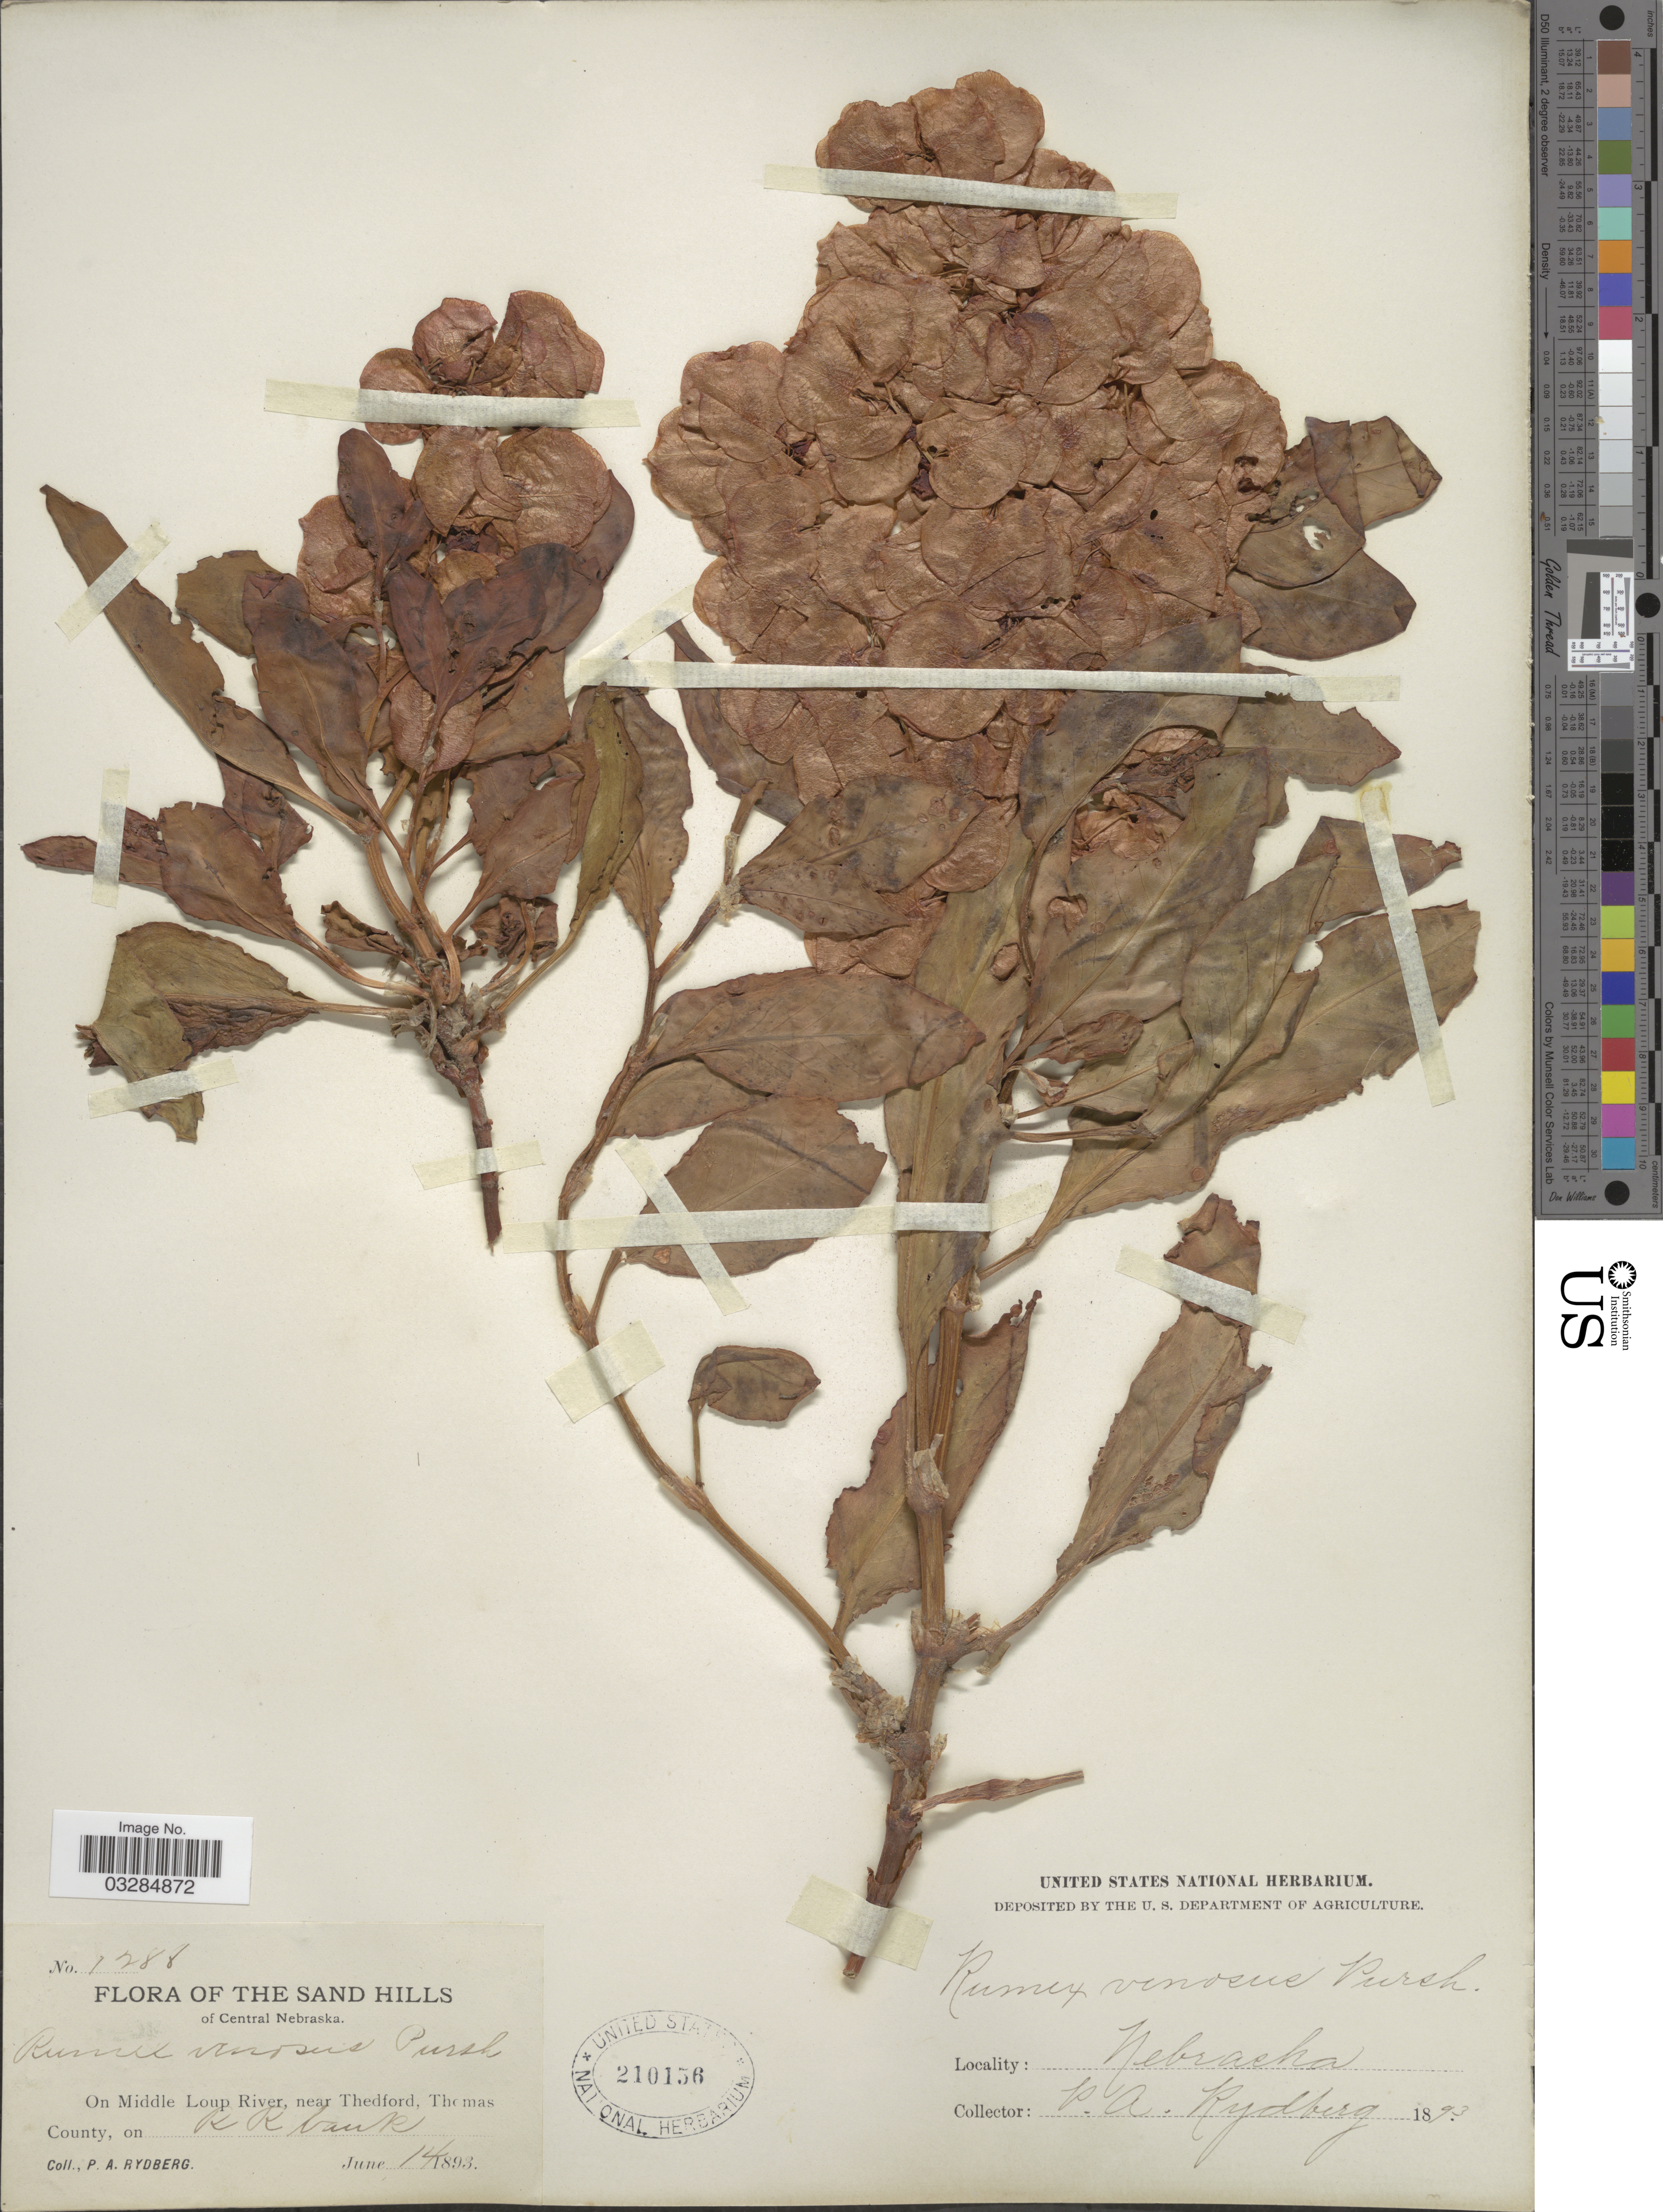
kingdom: Plantae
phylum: Tracheophyta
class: Magnoliopsida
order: Caryophyllales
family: Polygonaceae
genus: Rumex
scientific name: Rumex venosus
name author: Pursh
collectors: P. A. Rydberg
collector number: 1288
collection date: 1893-06-14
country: United States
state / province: Nebraska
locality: The Sand Hills of Central Nebraska. On Middle Loup River, near Thedford, Thomas County, on RR bank.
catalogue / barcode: US 210156